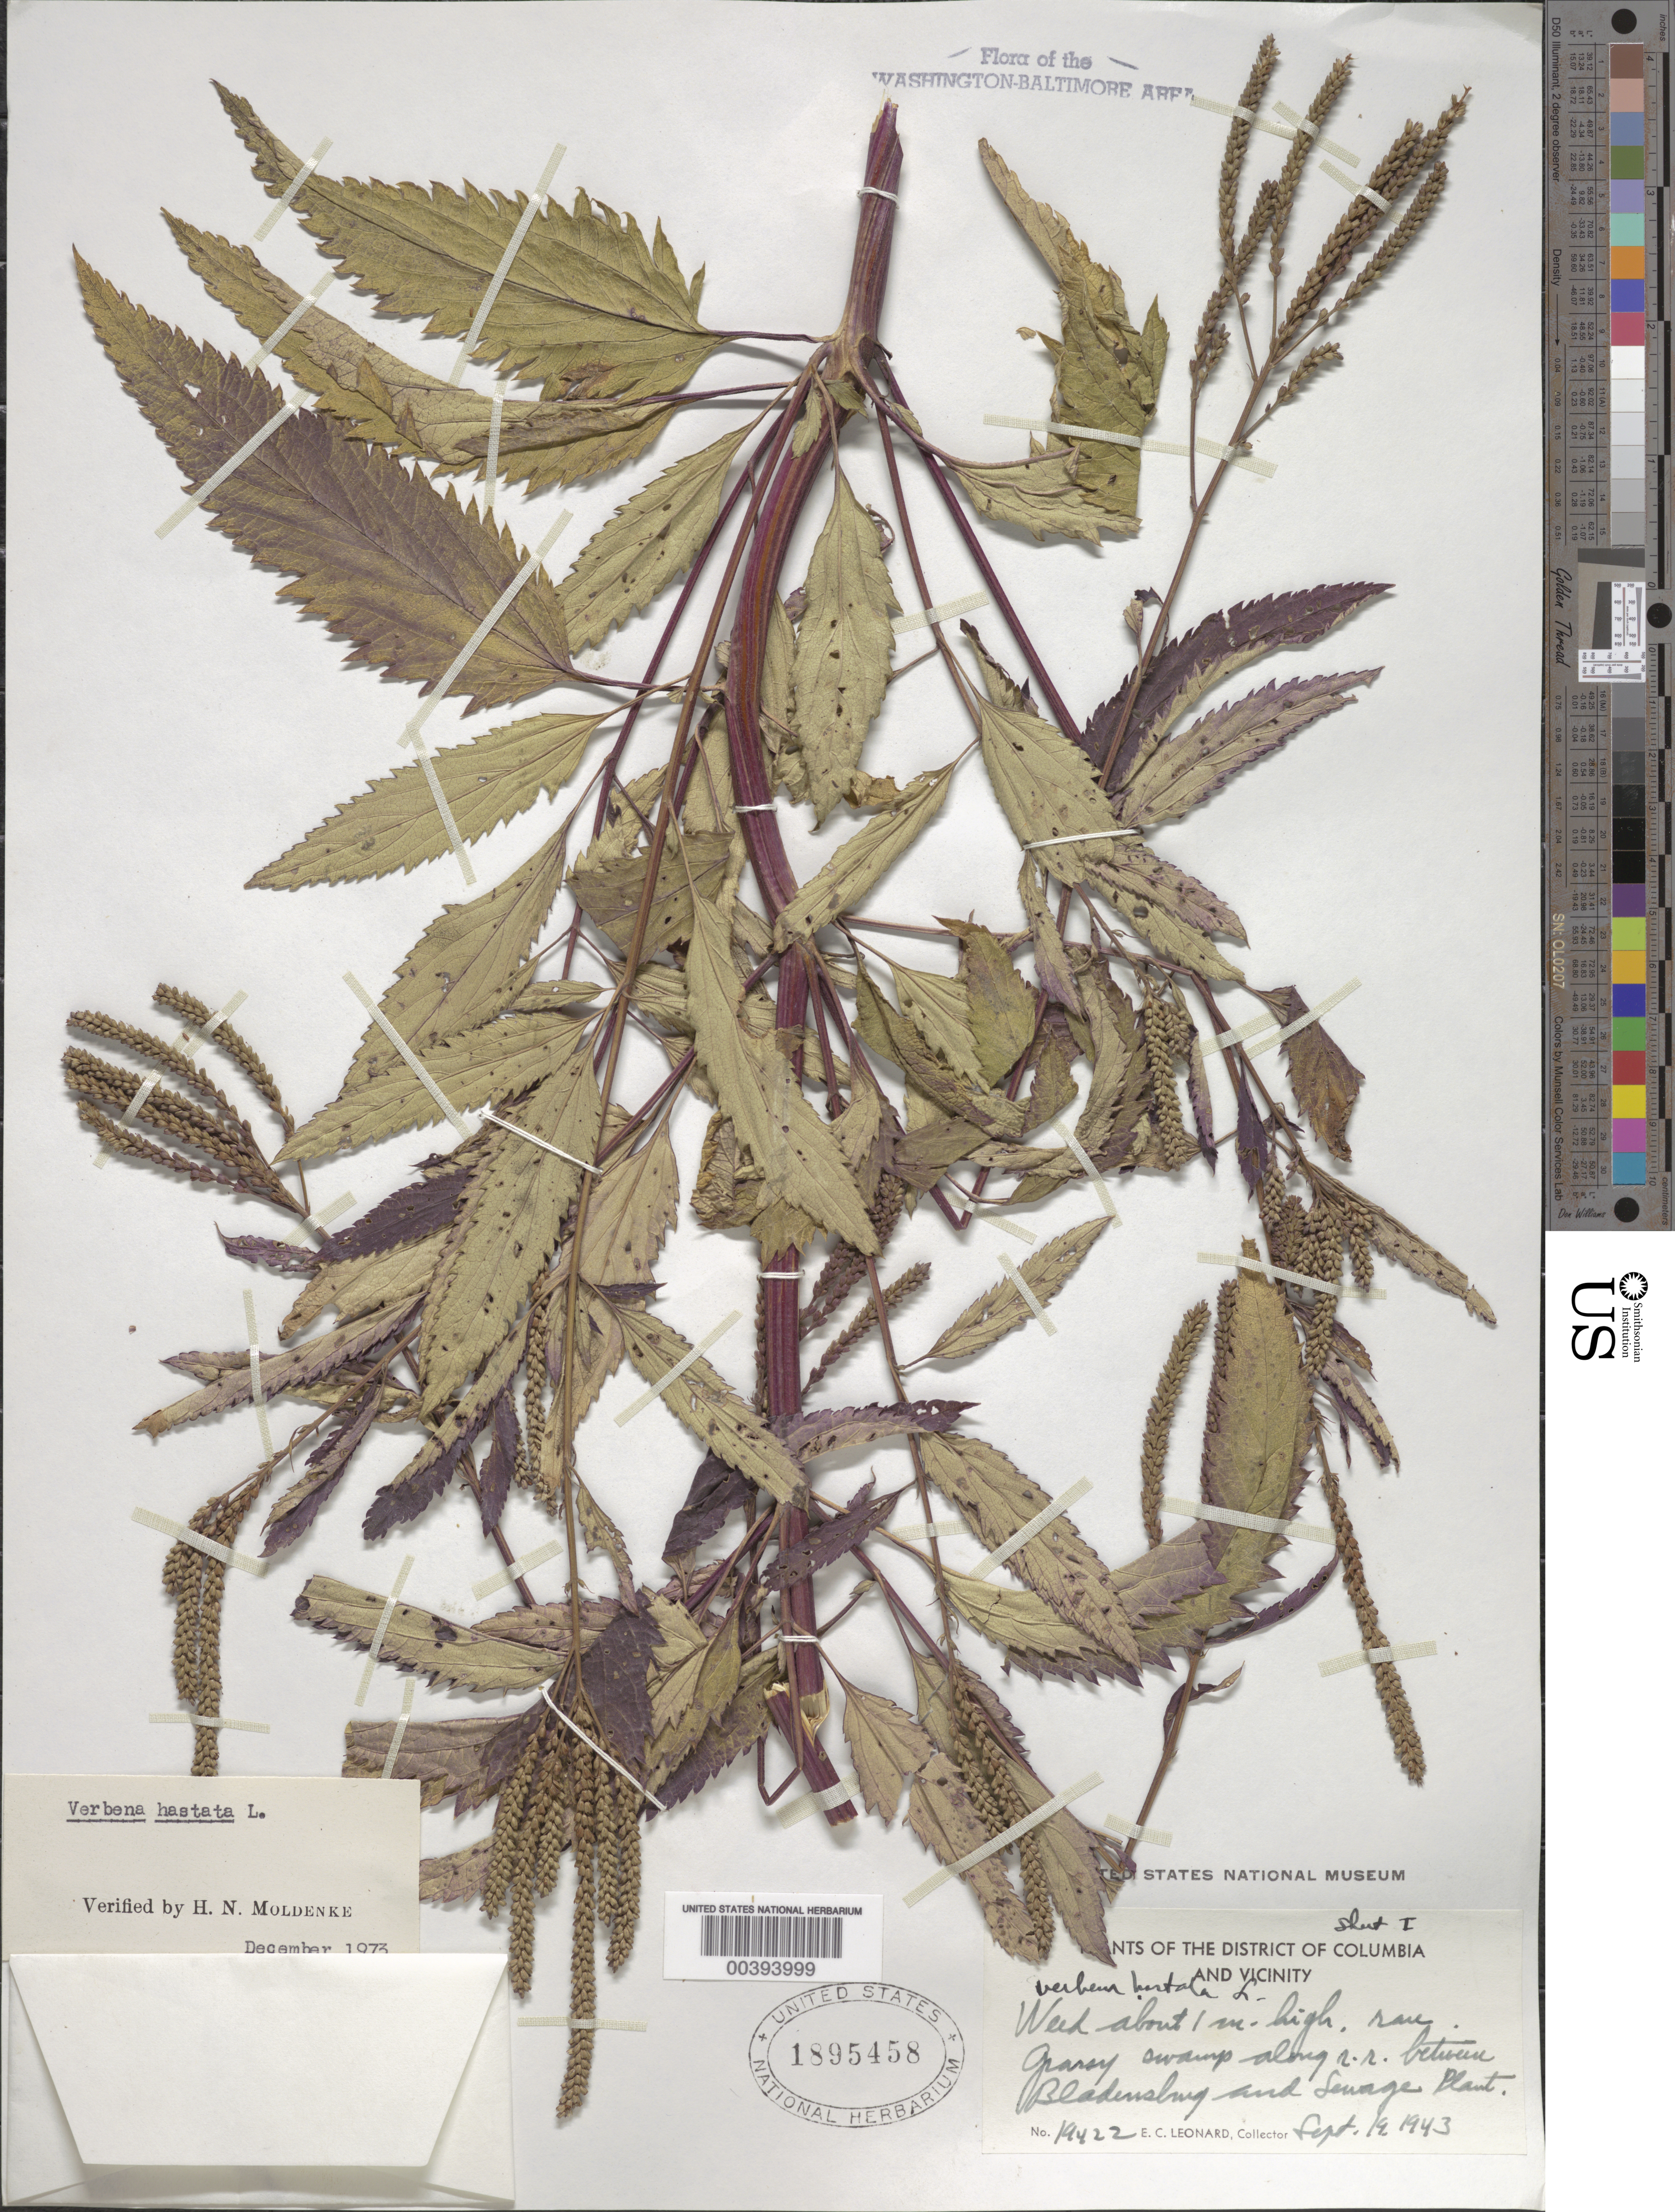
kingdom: Plantae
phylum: Tracheophyta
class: Magnoliopsida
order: Lamiales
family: Verbenaceae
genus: Verbena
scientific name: Verbena hastata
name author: L.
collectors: E. C. Leonard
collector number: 19422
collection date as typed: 19 Sep 1943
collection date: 1943-09-19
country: United States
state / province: Maryland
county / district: Prince George's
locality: Between Bladensburg and Sewage Plant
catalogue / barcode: US 1895458